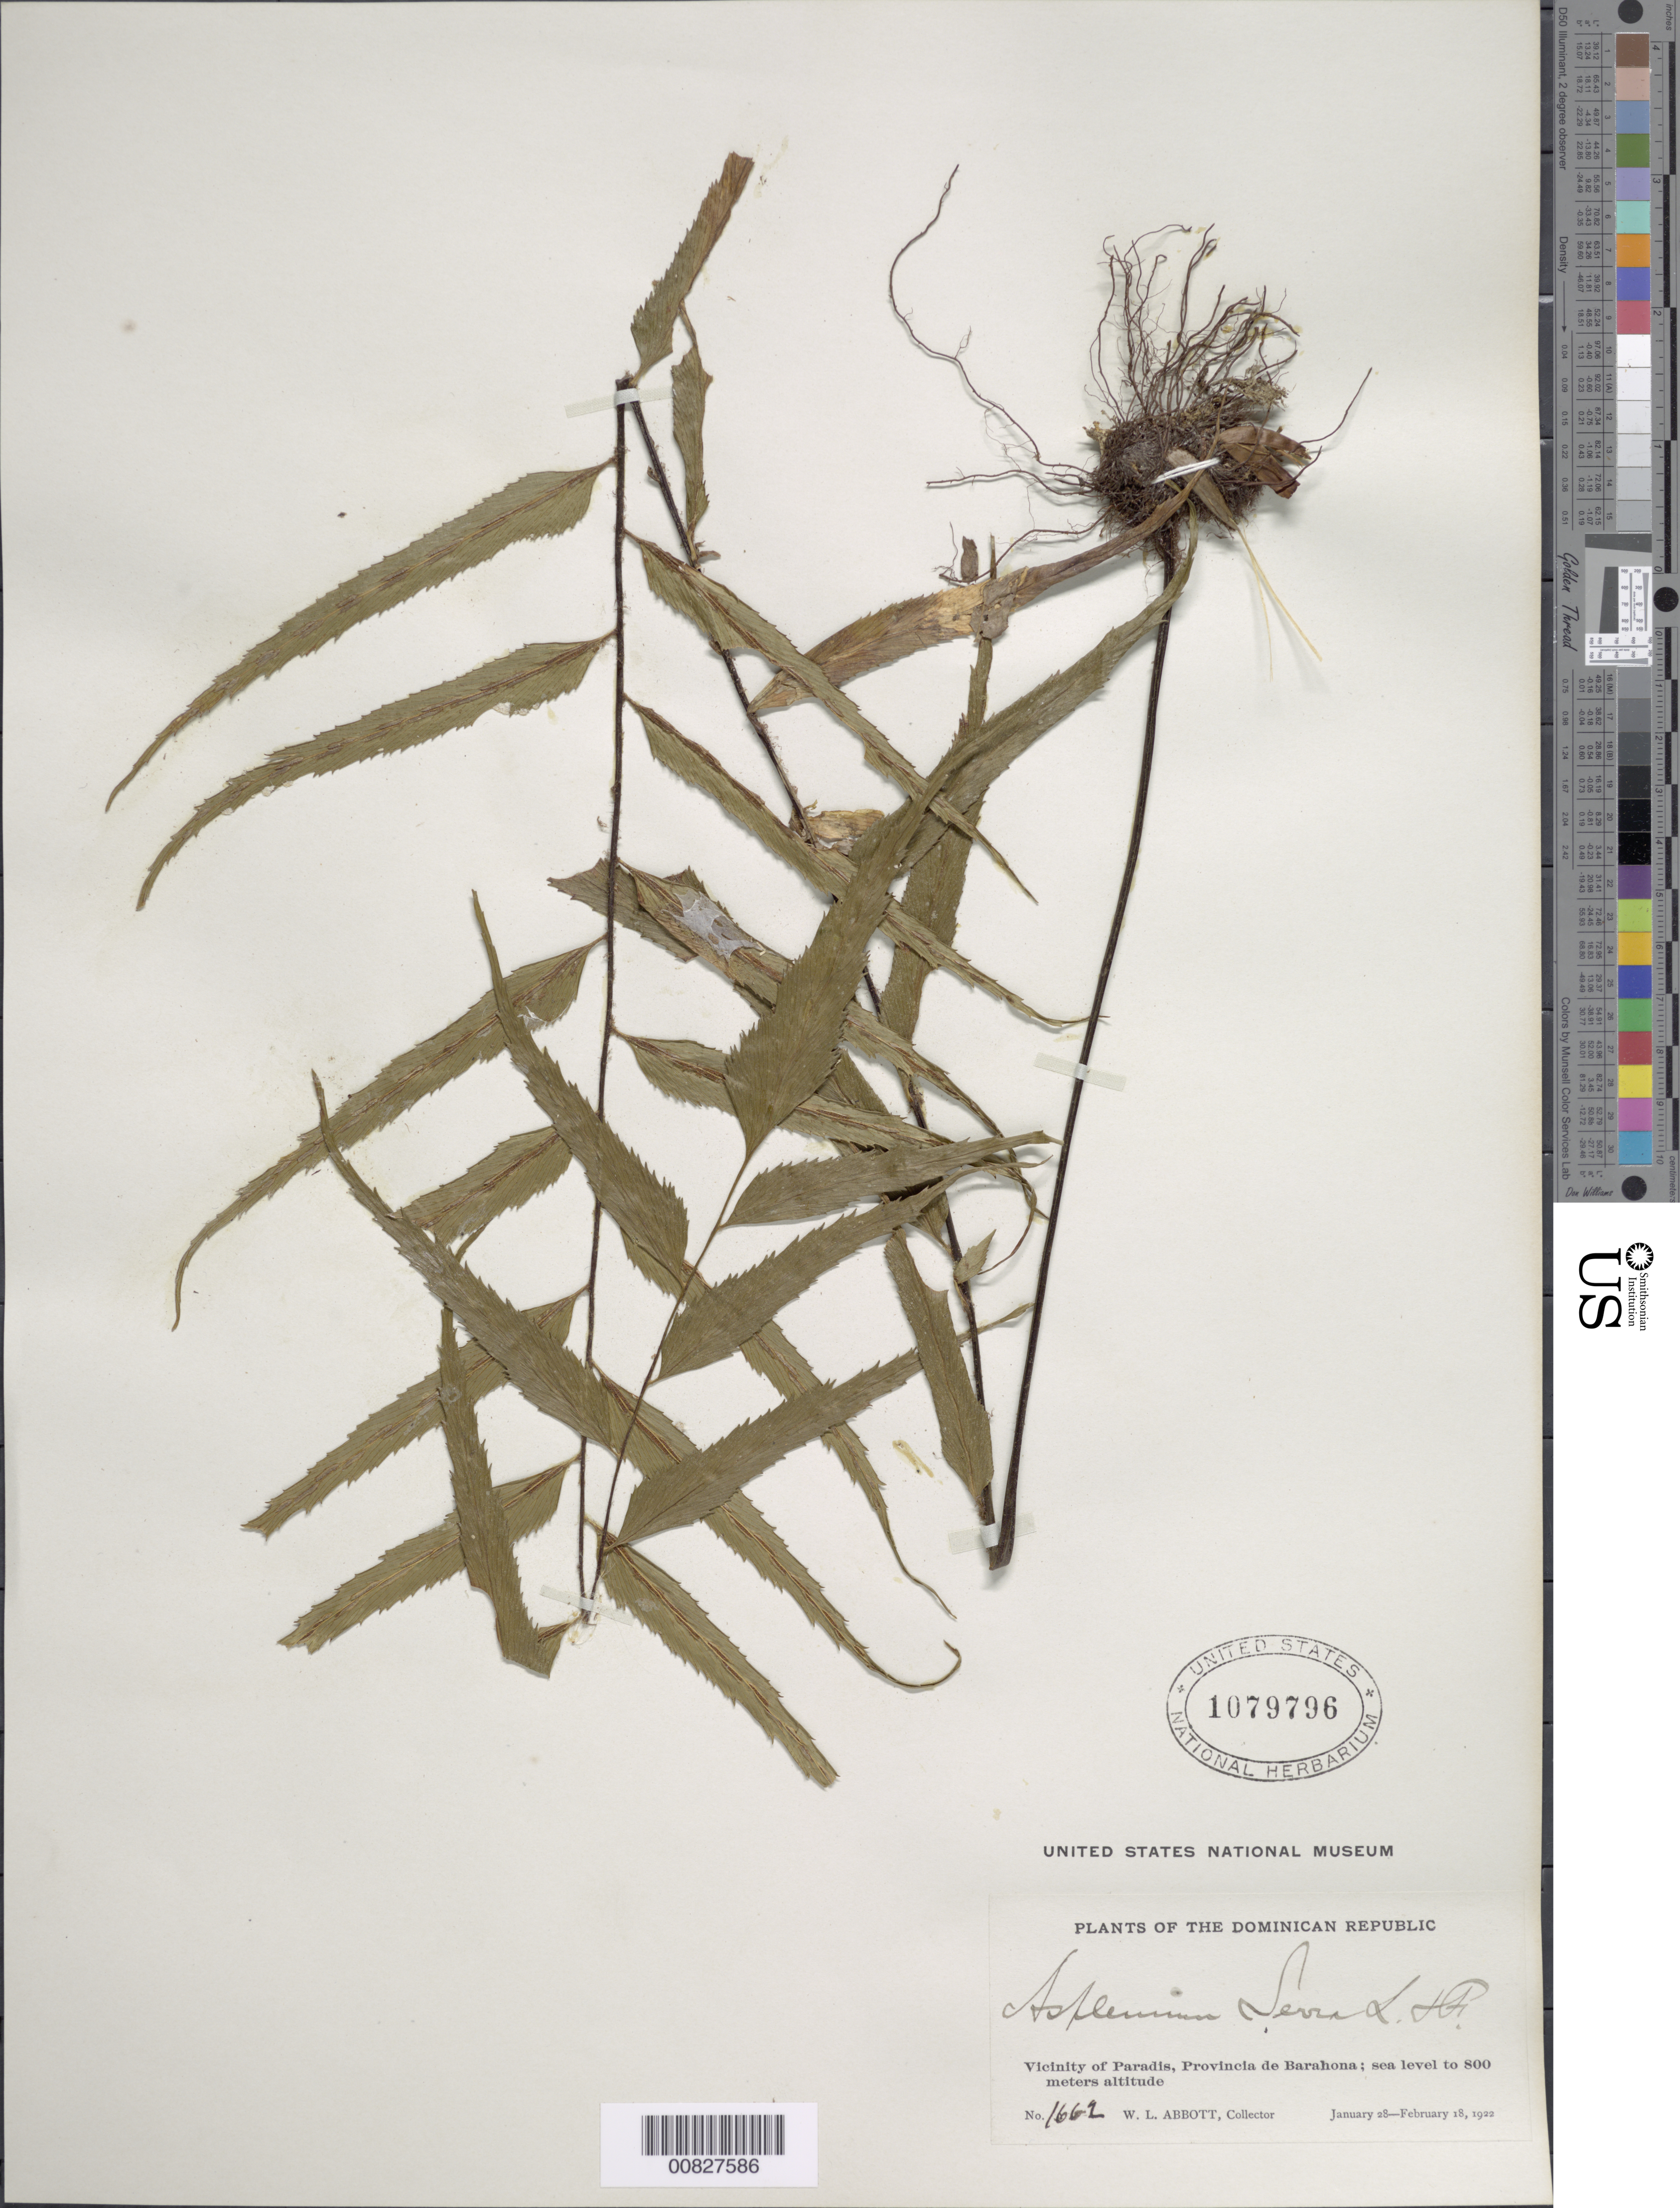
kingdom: Plantae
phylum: Tracheophyta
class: Polypodiopsida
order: Polypodiales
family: Aspleniaceae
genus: Asplenium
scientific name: Asplenium serra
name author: Langsd. & Fisch.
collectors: W. L. Abbott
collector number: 1662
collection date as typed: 28 Jan 1922 to 18 Feb 1922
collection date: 1922-01-28/1922-02-18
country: Dominican Republic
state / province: Barahona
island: Hispaniola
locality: Paradis vicinity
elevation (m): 0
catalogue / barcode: US 1079796